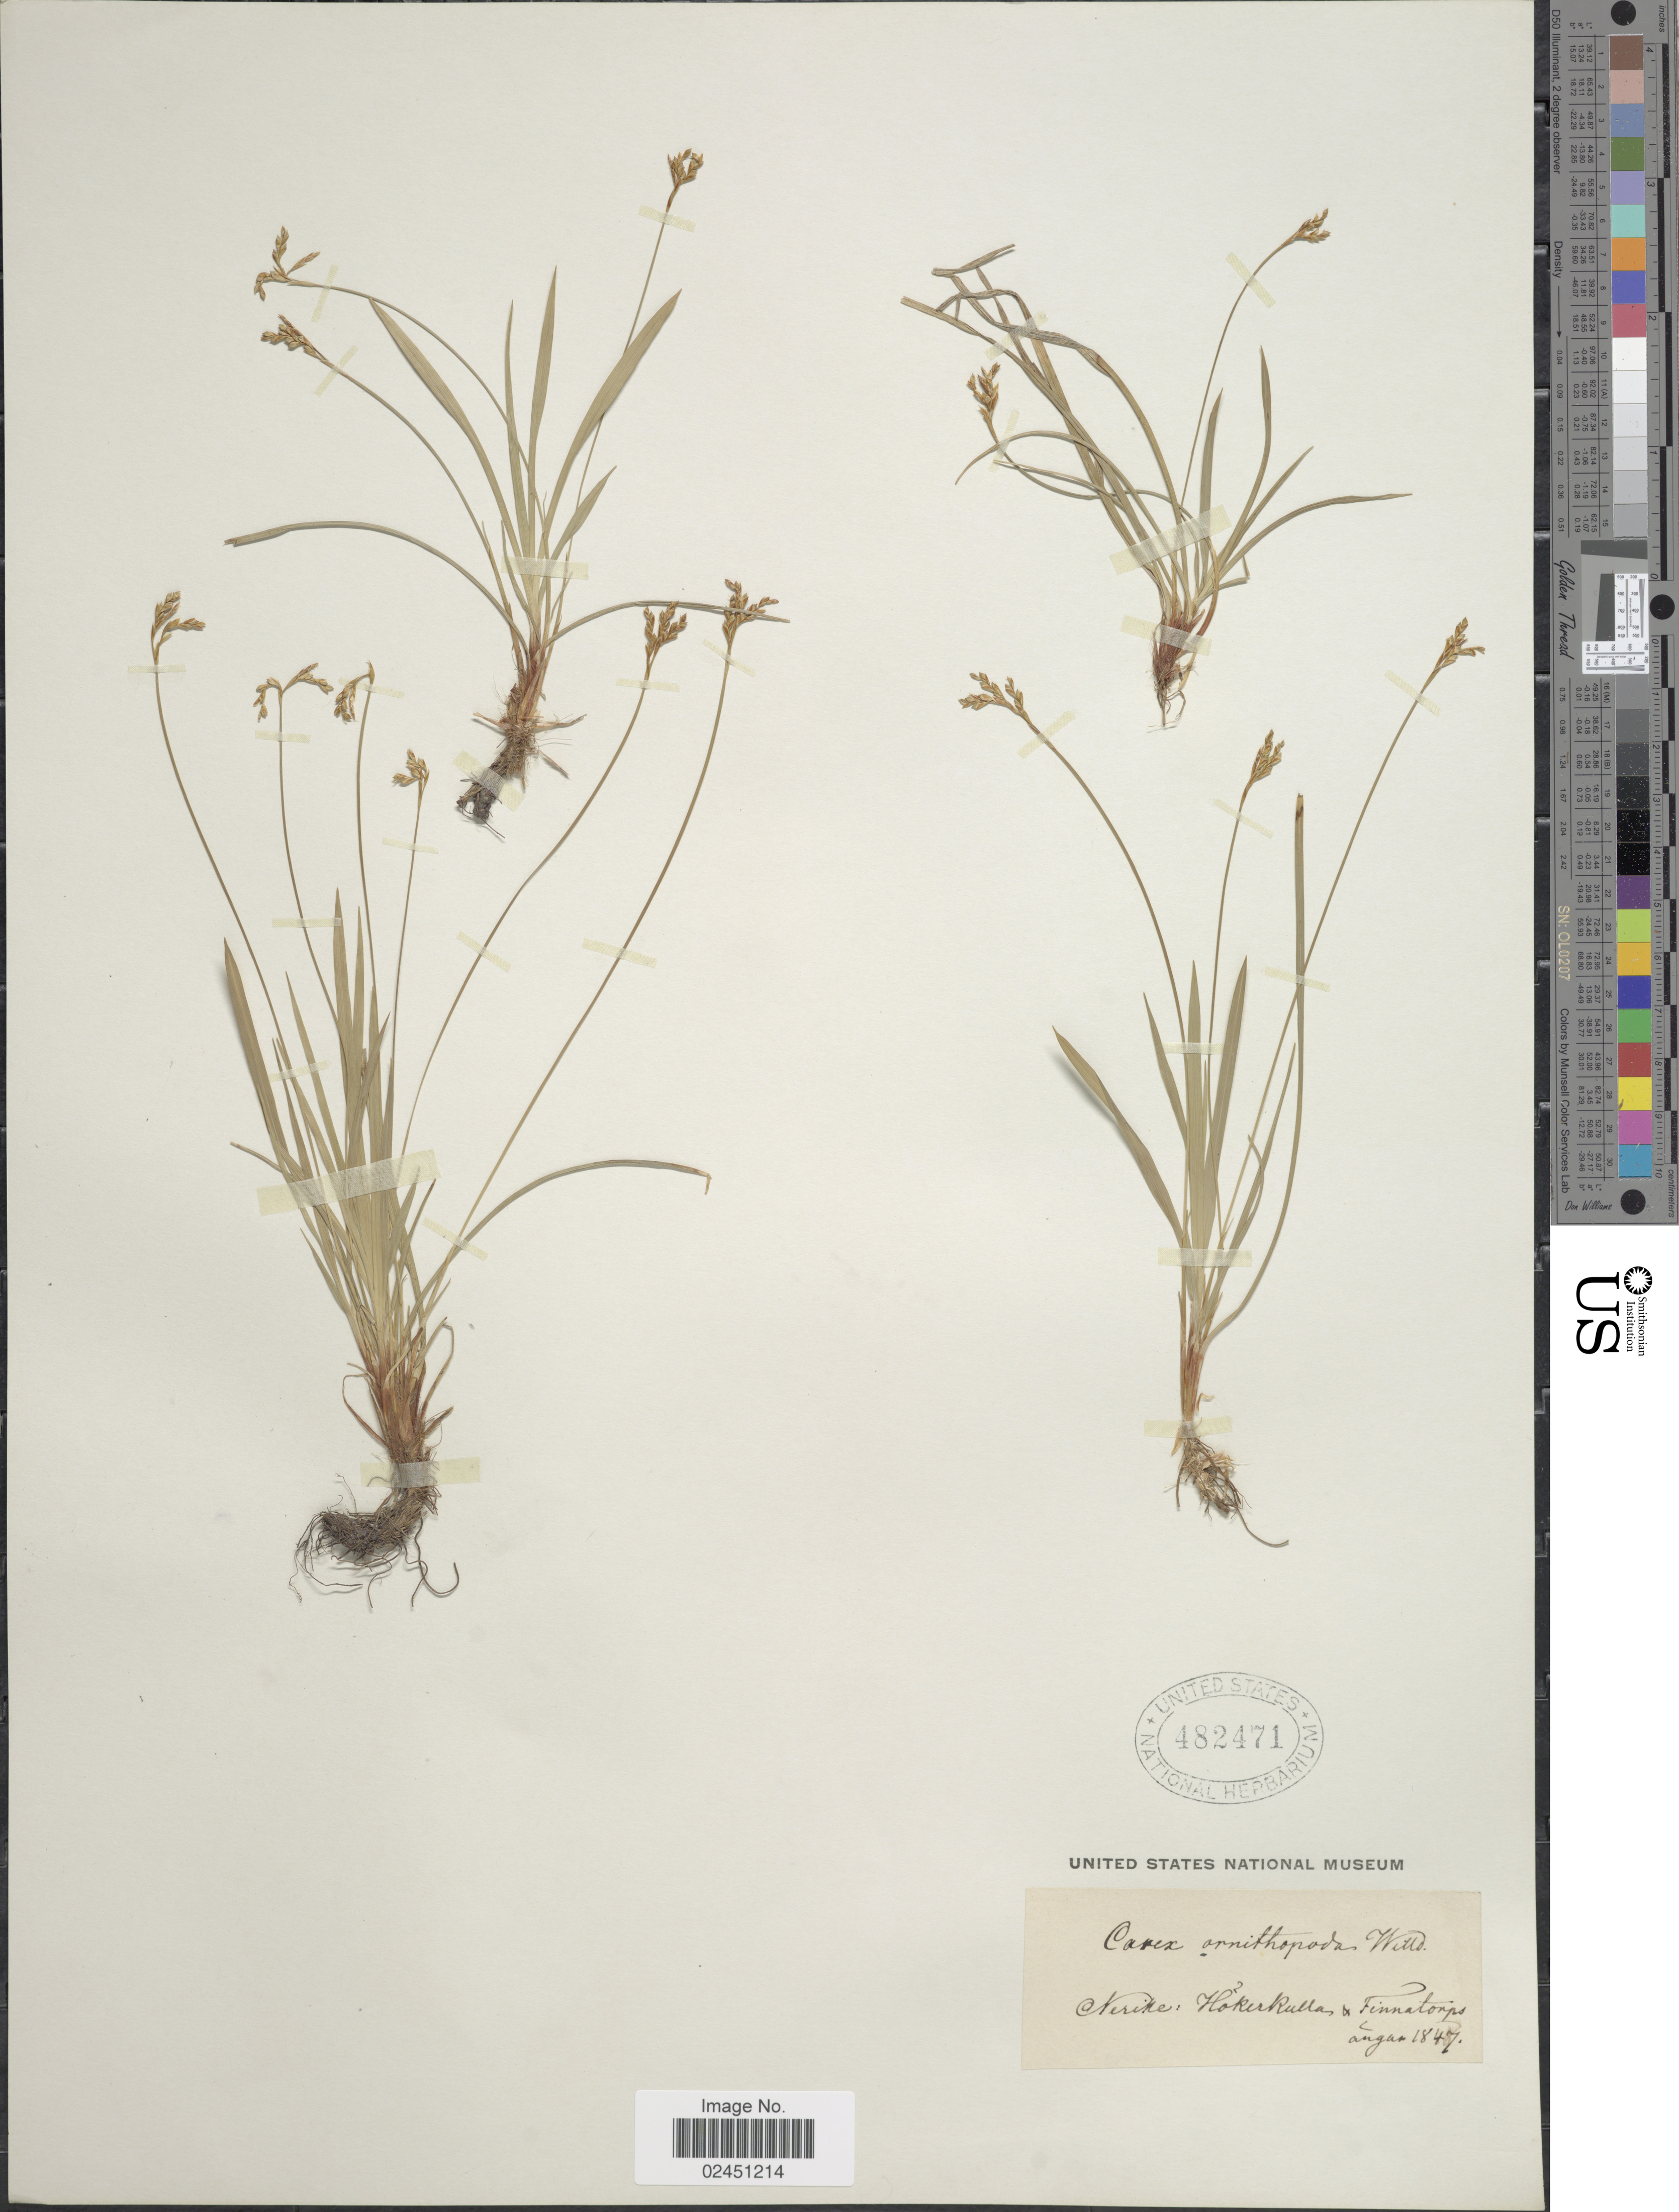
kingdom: Plantae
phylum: Tracheophyta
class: Liliopsida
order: Poales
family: Cyperaceae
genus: Carex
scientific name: Carex ornithopoda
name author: Willd.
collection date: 1847-08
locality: Nerike: hokerkullas & Finnatorps [interpreted]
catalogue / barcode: US 482471